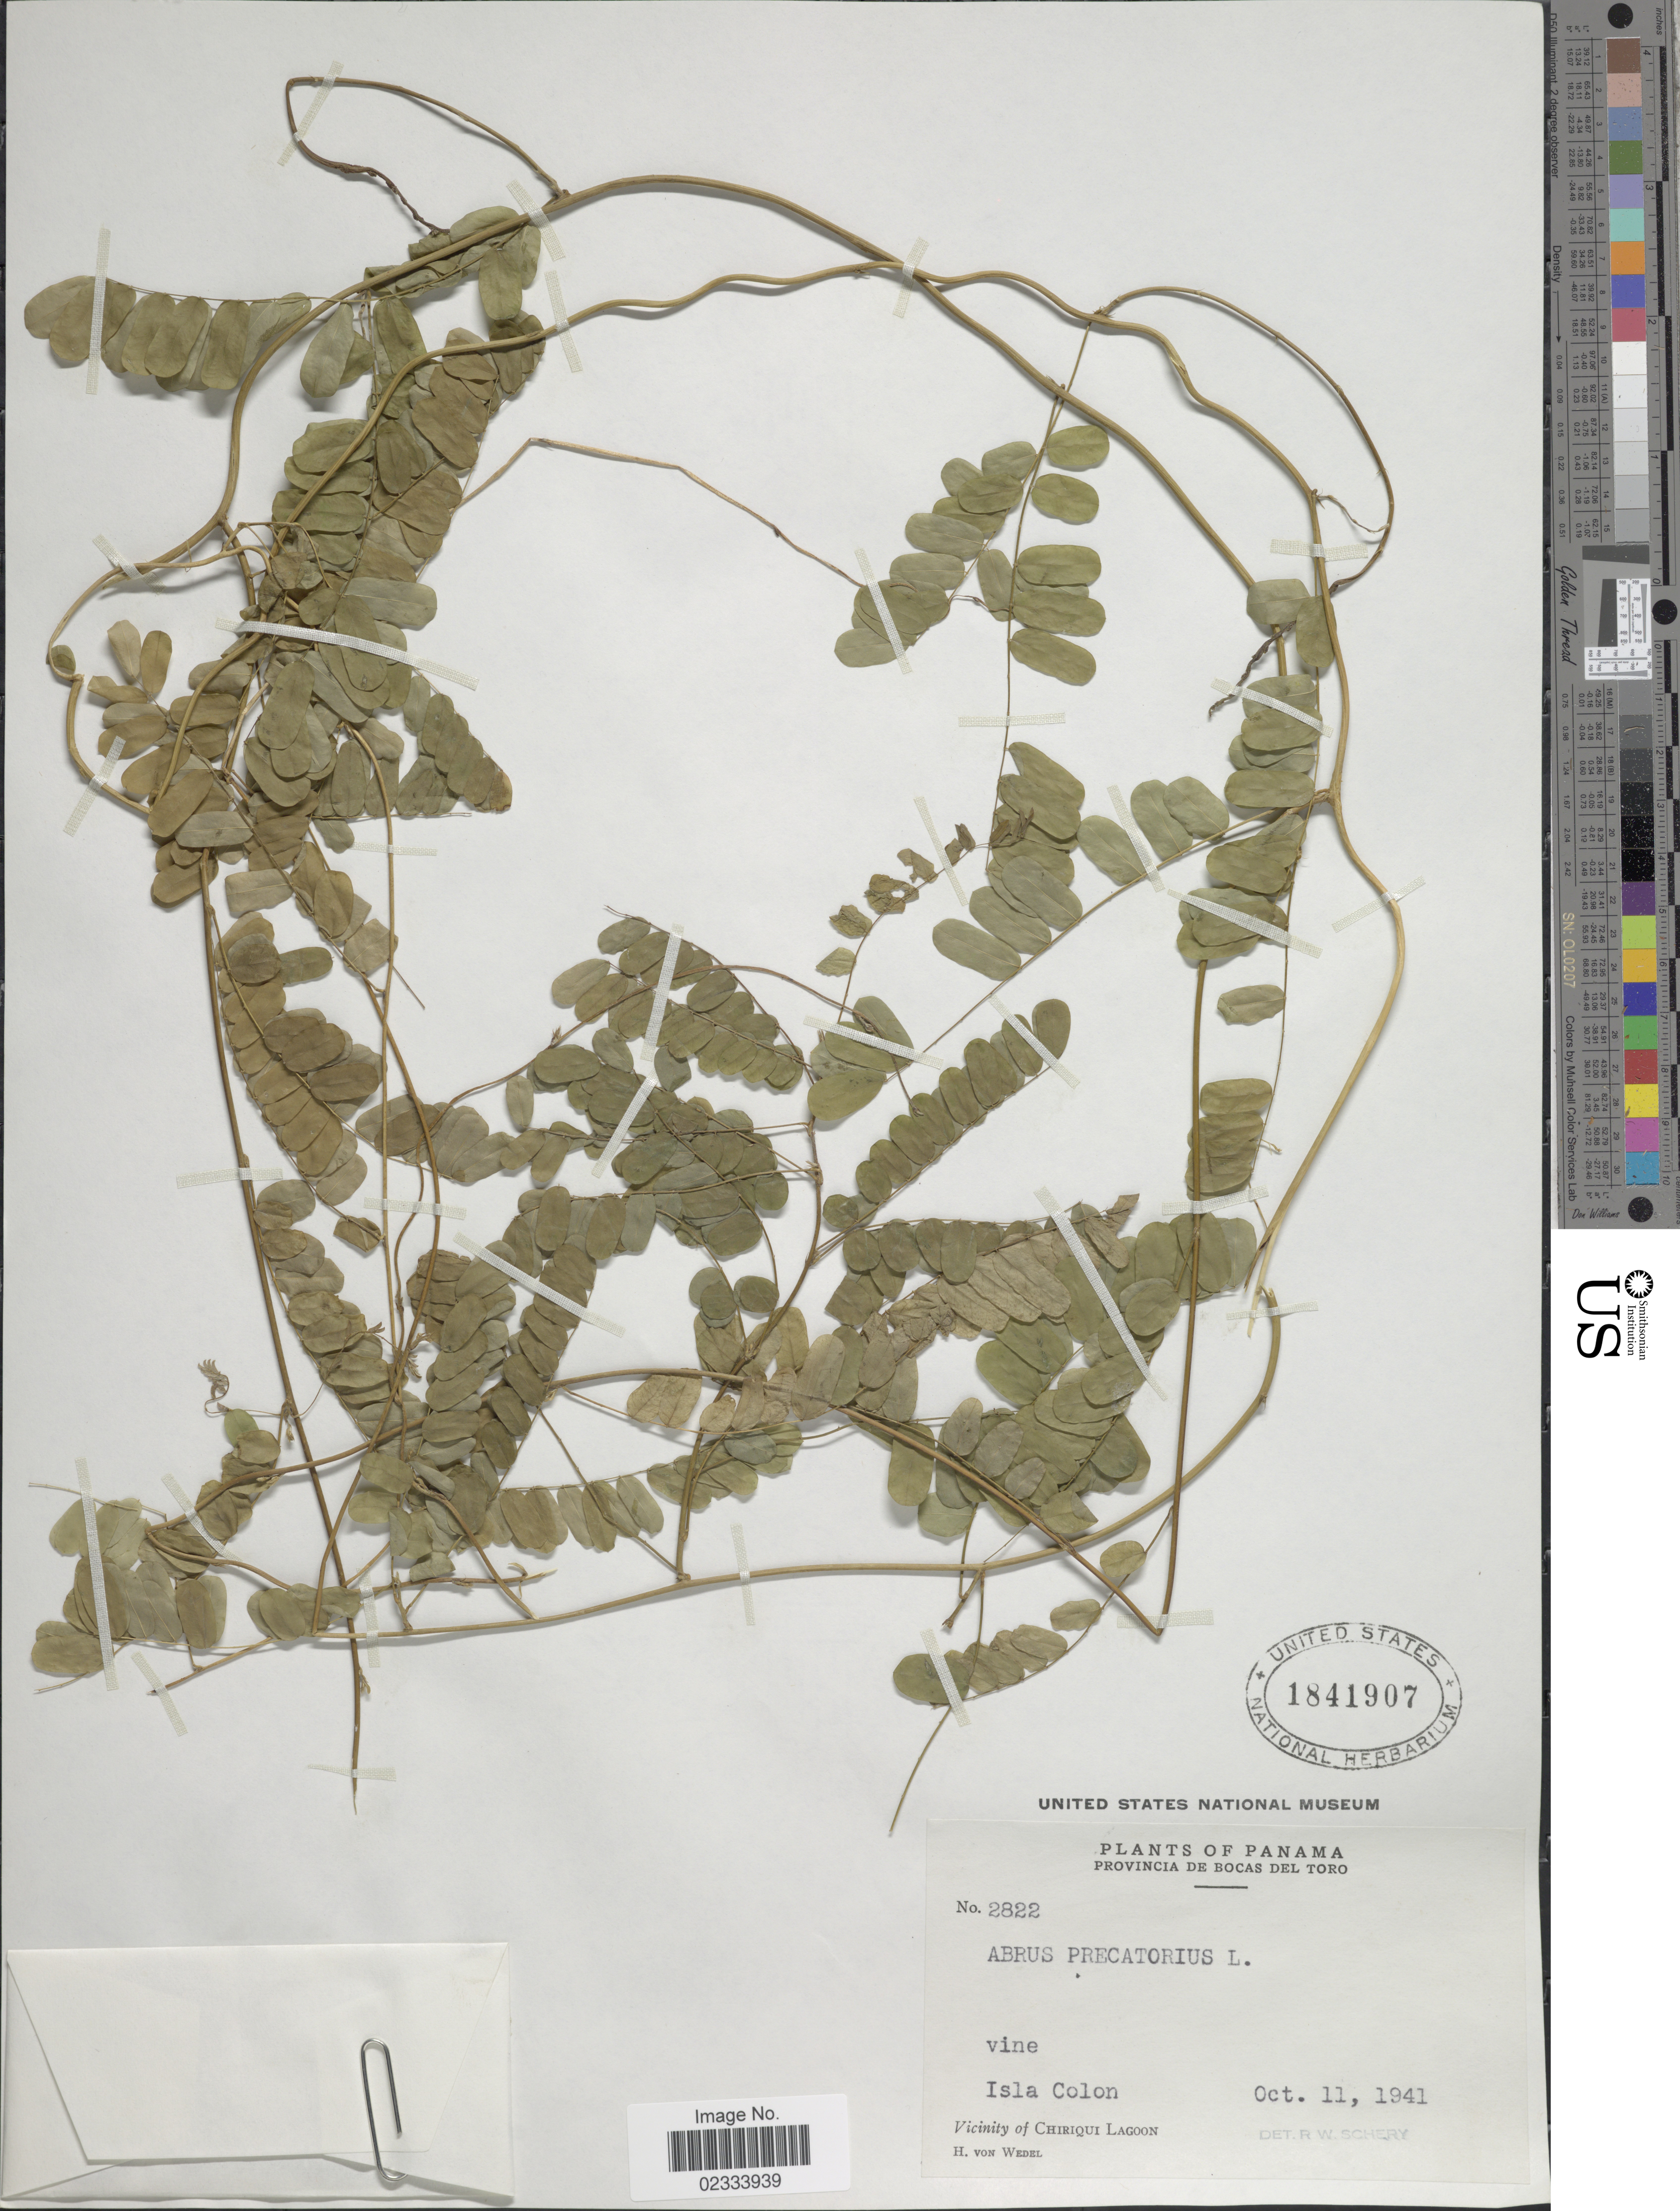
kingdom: Plantae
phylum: Tracheophyta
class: Magnoliopsida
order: Fabales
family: Fabaceae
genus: Abrus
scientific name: Abrus precatorius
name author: L.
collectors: H. von Wedel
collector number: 2822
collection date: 1941-10-11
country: Panama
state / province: Bocas del Toro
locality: Vine, Isle Colon, vicinity of Chiriqui Lagoon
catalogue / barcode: US 1841907